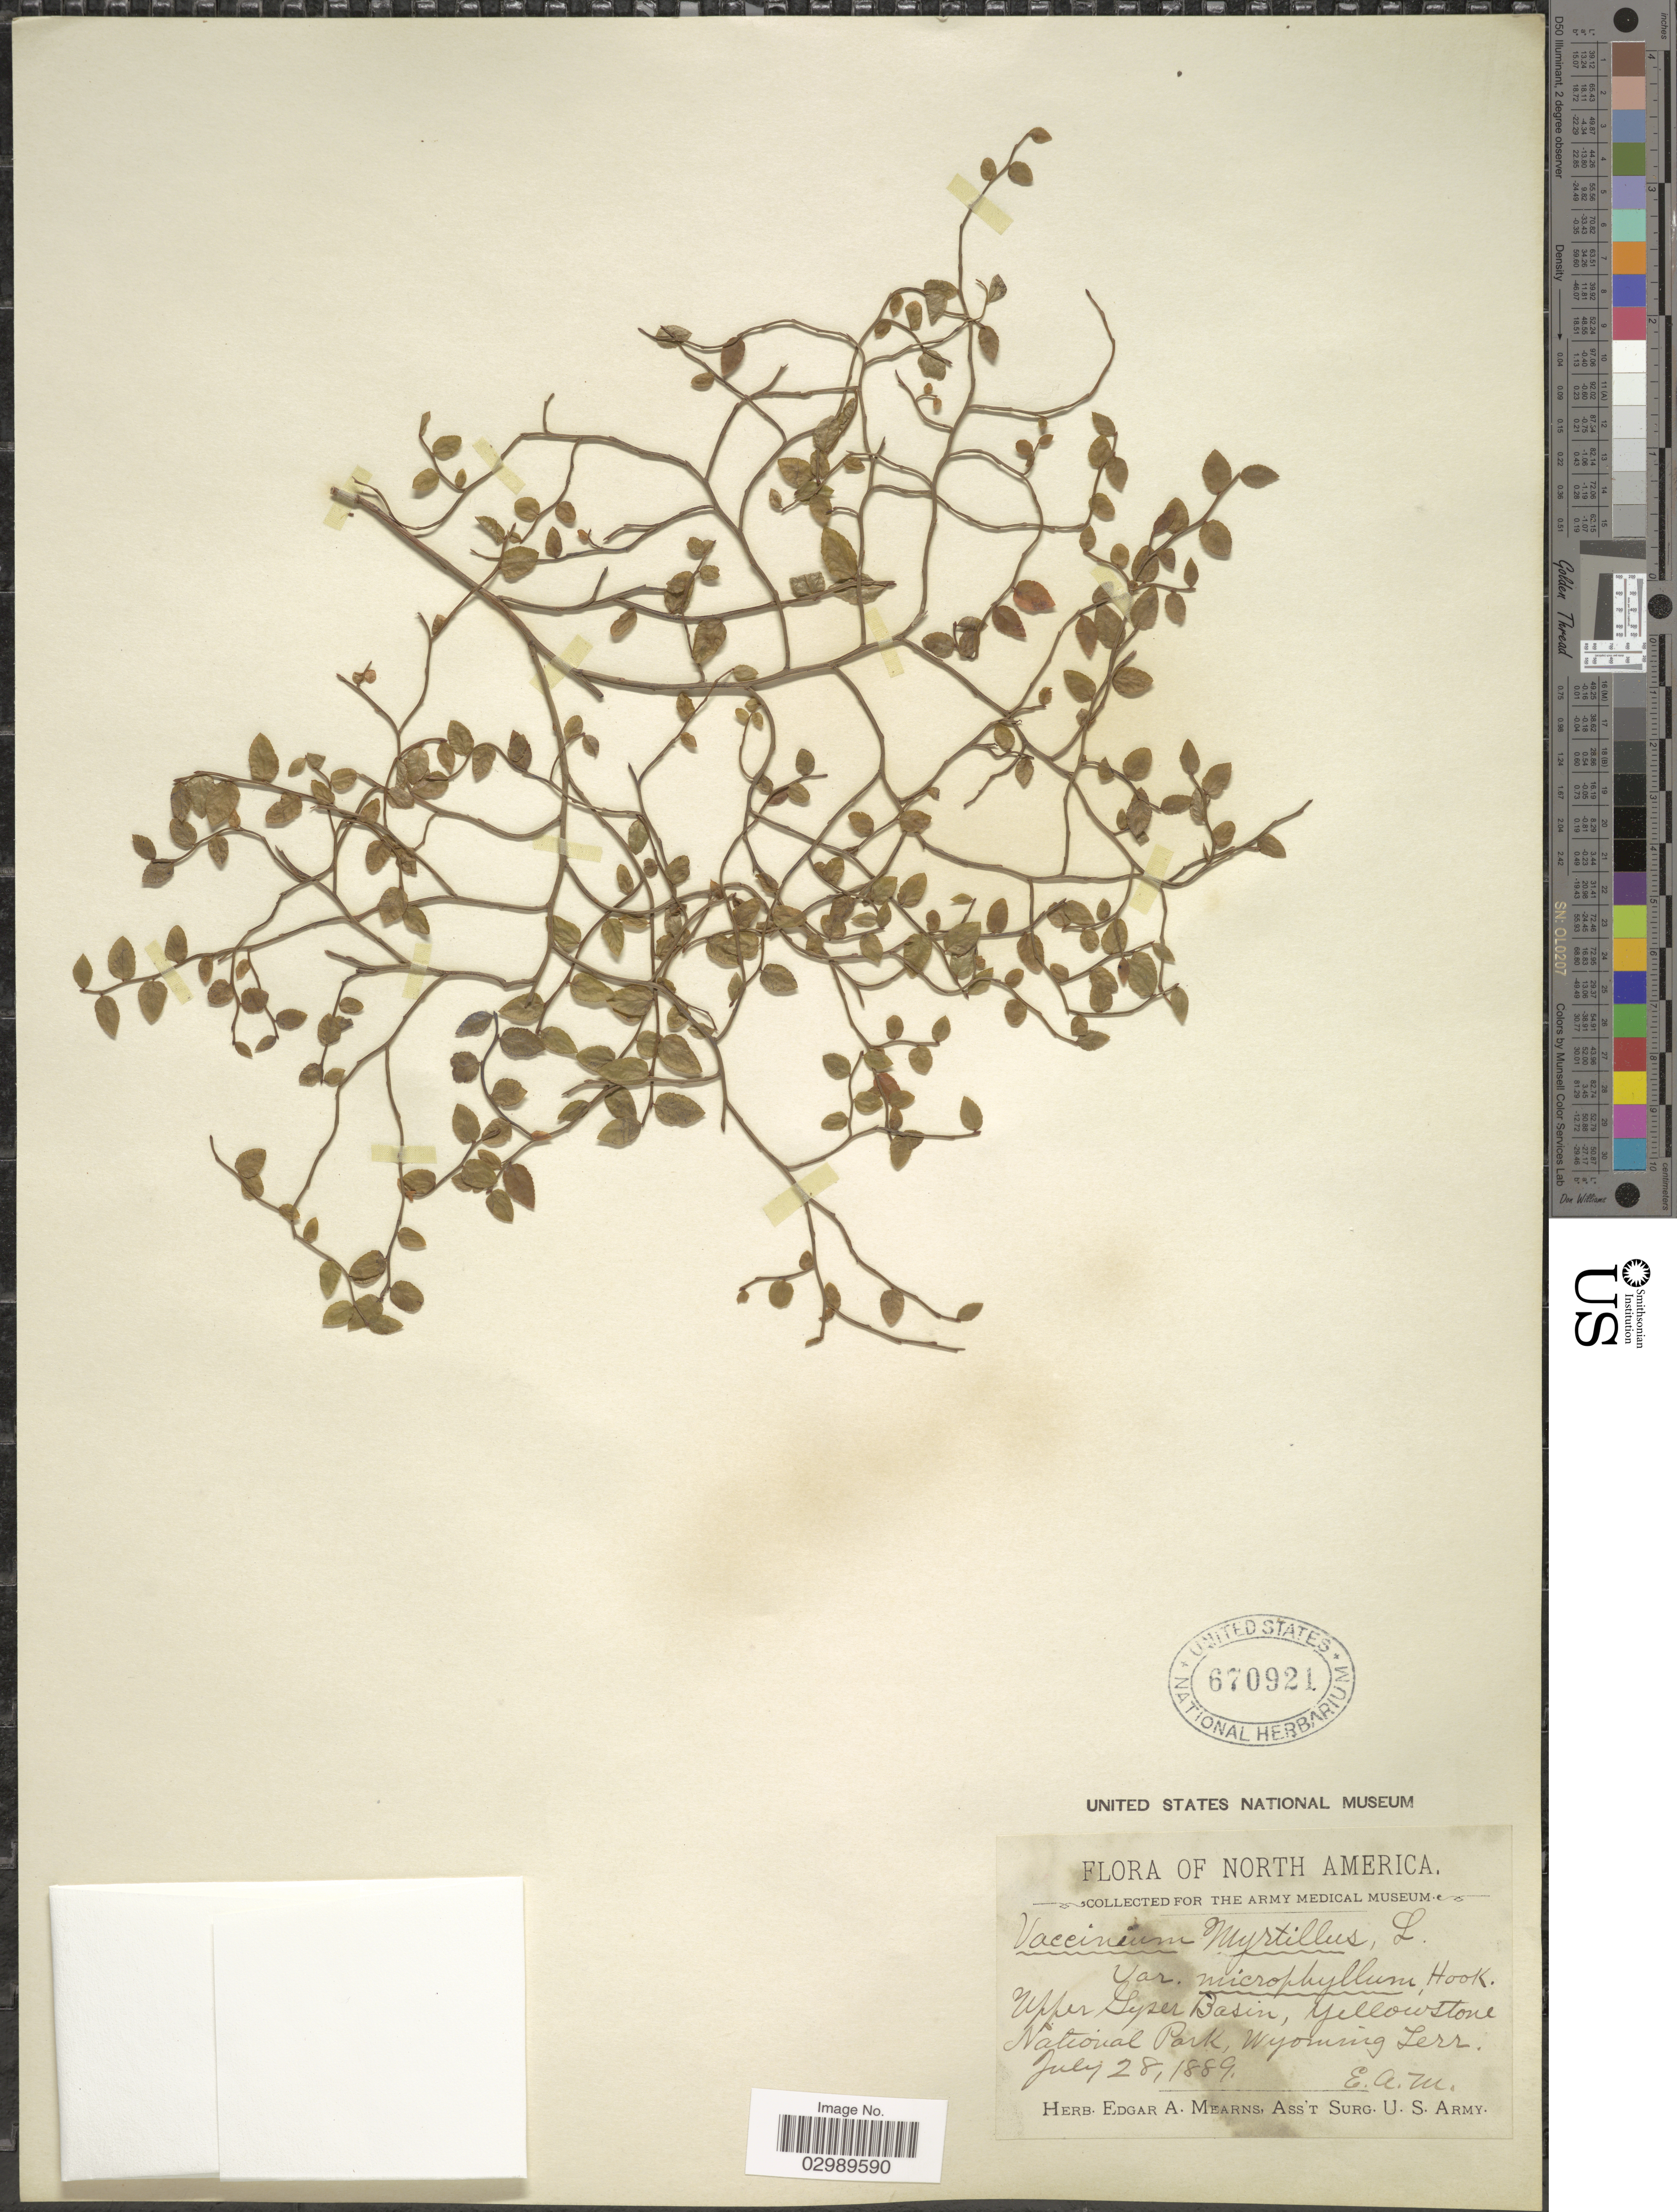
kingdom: Plantae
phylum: Tracheophyta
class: Magnoliopsida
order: Ericales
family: Ericaceae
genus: Vaccinium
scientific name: Vaccinium scoparium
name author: Leiberg ex Coville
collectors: E. A. Mearns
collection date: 1889-07-28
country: United States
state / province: Wyoming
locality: Upper Gyser Basin, Yellowstone National Park, Wyoming Terr.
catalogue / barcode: US 670921